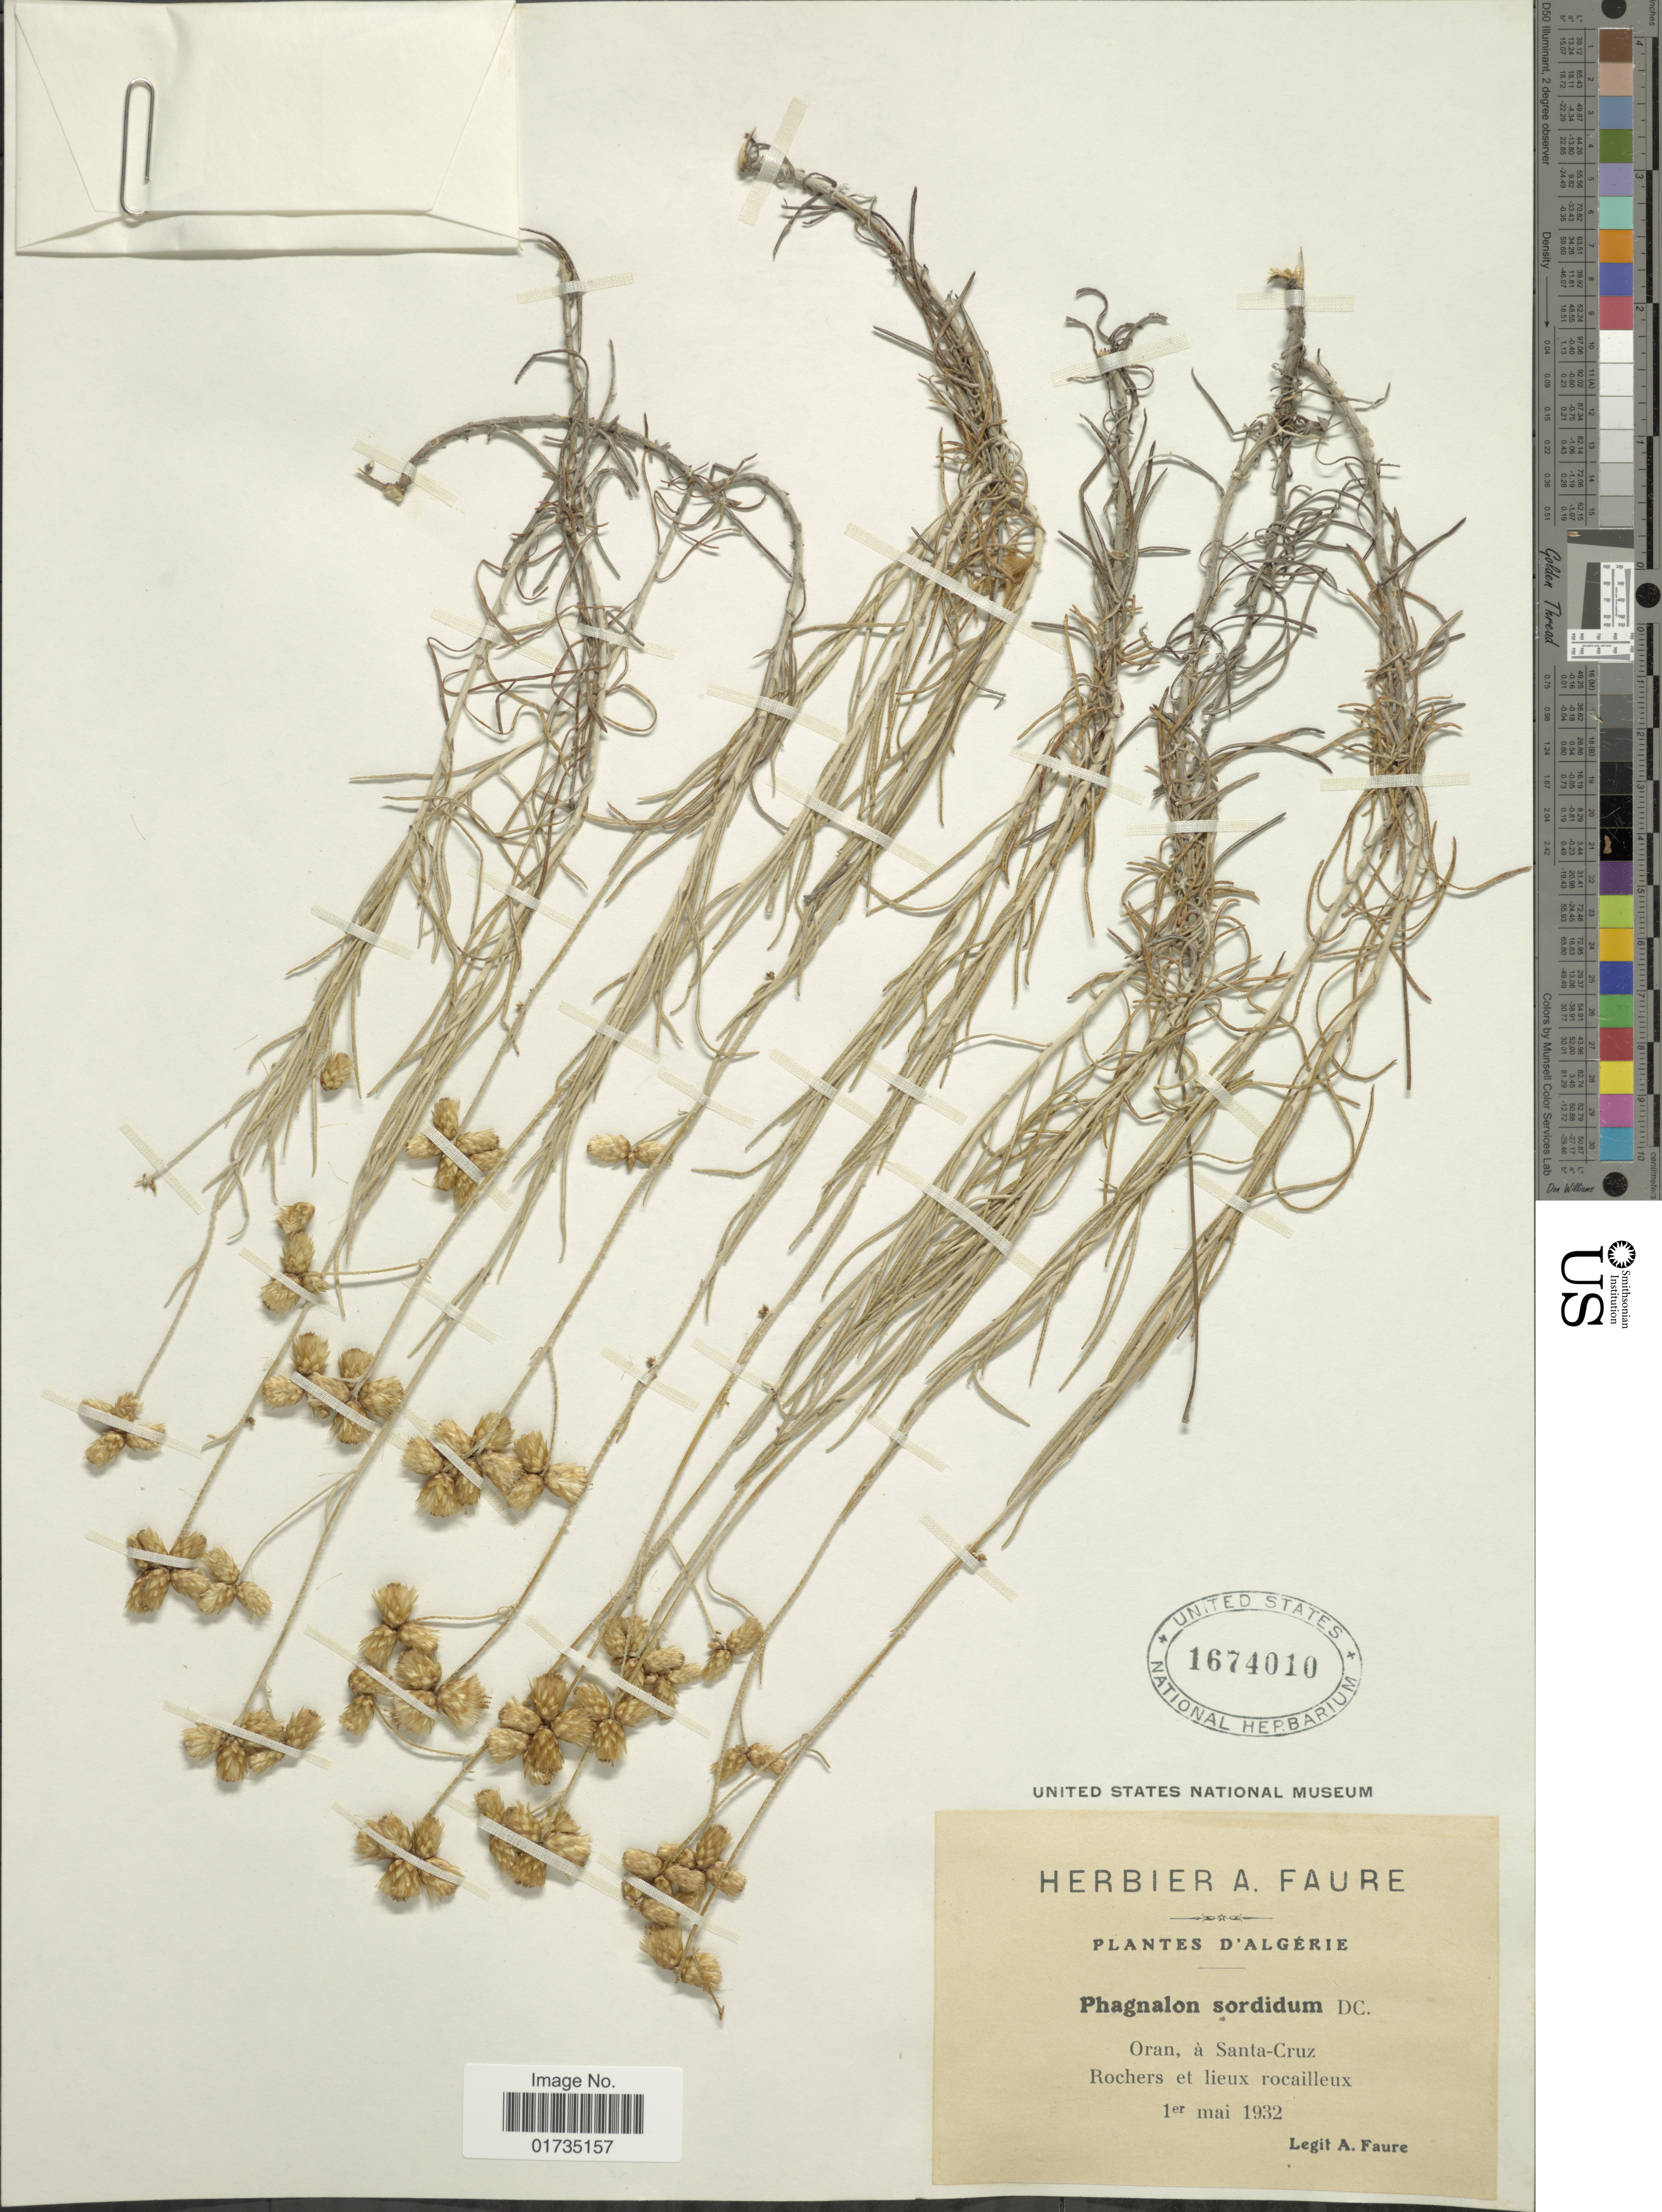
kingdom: Plantae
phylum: Tracheophyta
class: Magnoliopsida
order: Asterales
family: Asteraceae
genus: Phagnalon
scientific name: Phagnalon sordidum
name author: (L.) Rchb.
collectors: A. Faure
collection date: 1932-05-01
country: Algeria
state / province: Oran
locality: Oran, a Santa-Cruz. Rochers et lieux rocailleux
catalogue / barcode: US 1674010